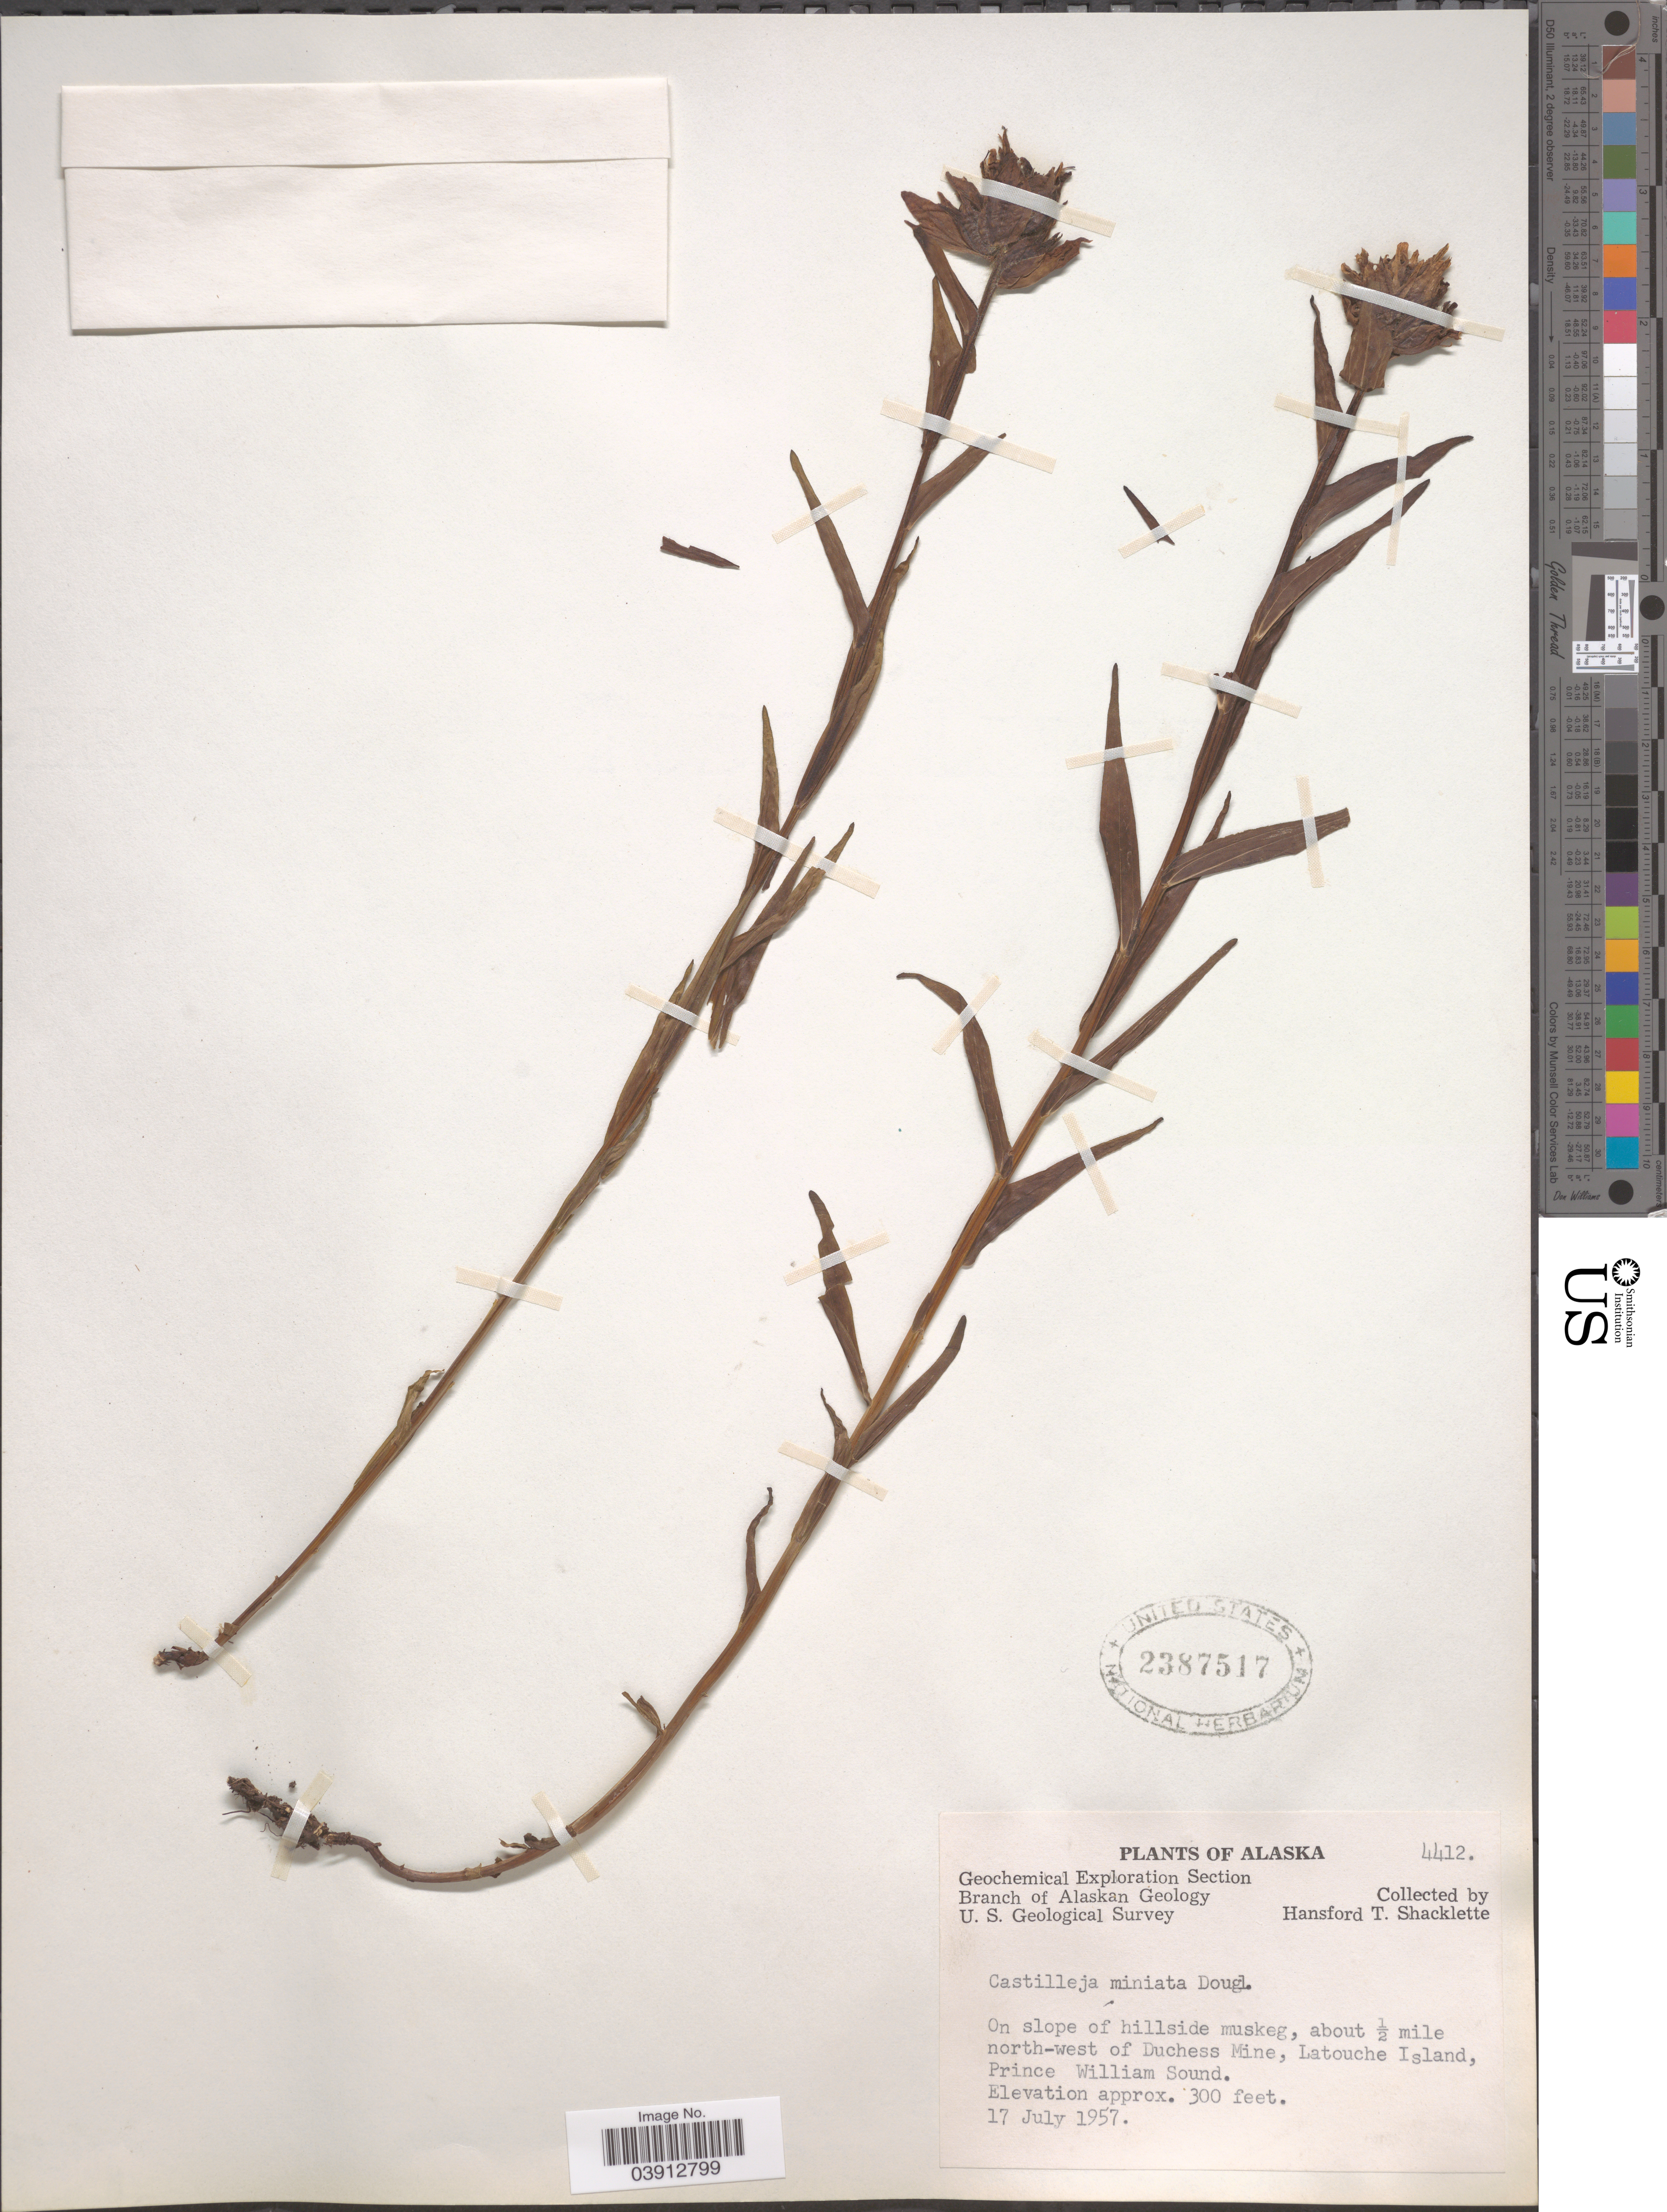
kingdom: Plantae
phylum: Tracheophyta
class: Magnoliopsida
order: Lamiales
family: Orobanchaceae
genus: Castilleja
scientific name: Castilleja miniata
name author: Douglas ex Hook.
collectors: H. Shacklette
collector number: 4412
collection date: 1957-07-17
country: United States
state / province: Alaska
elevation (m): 91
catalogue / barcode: US 2387517